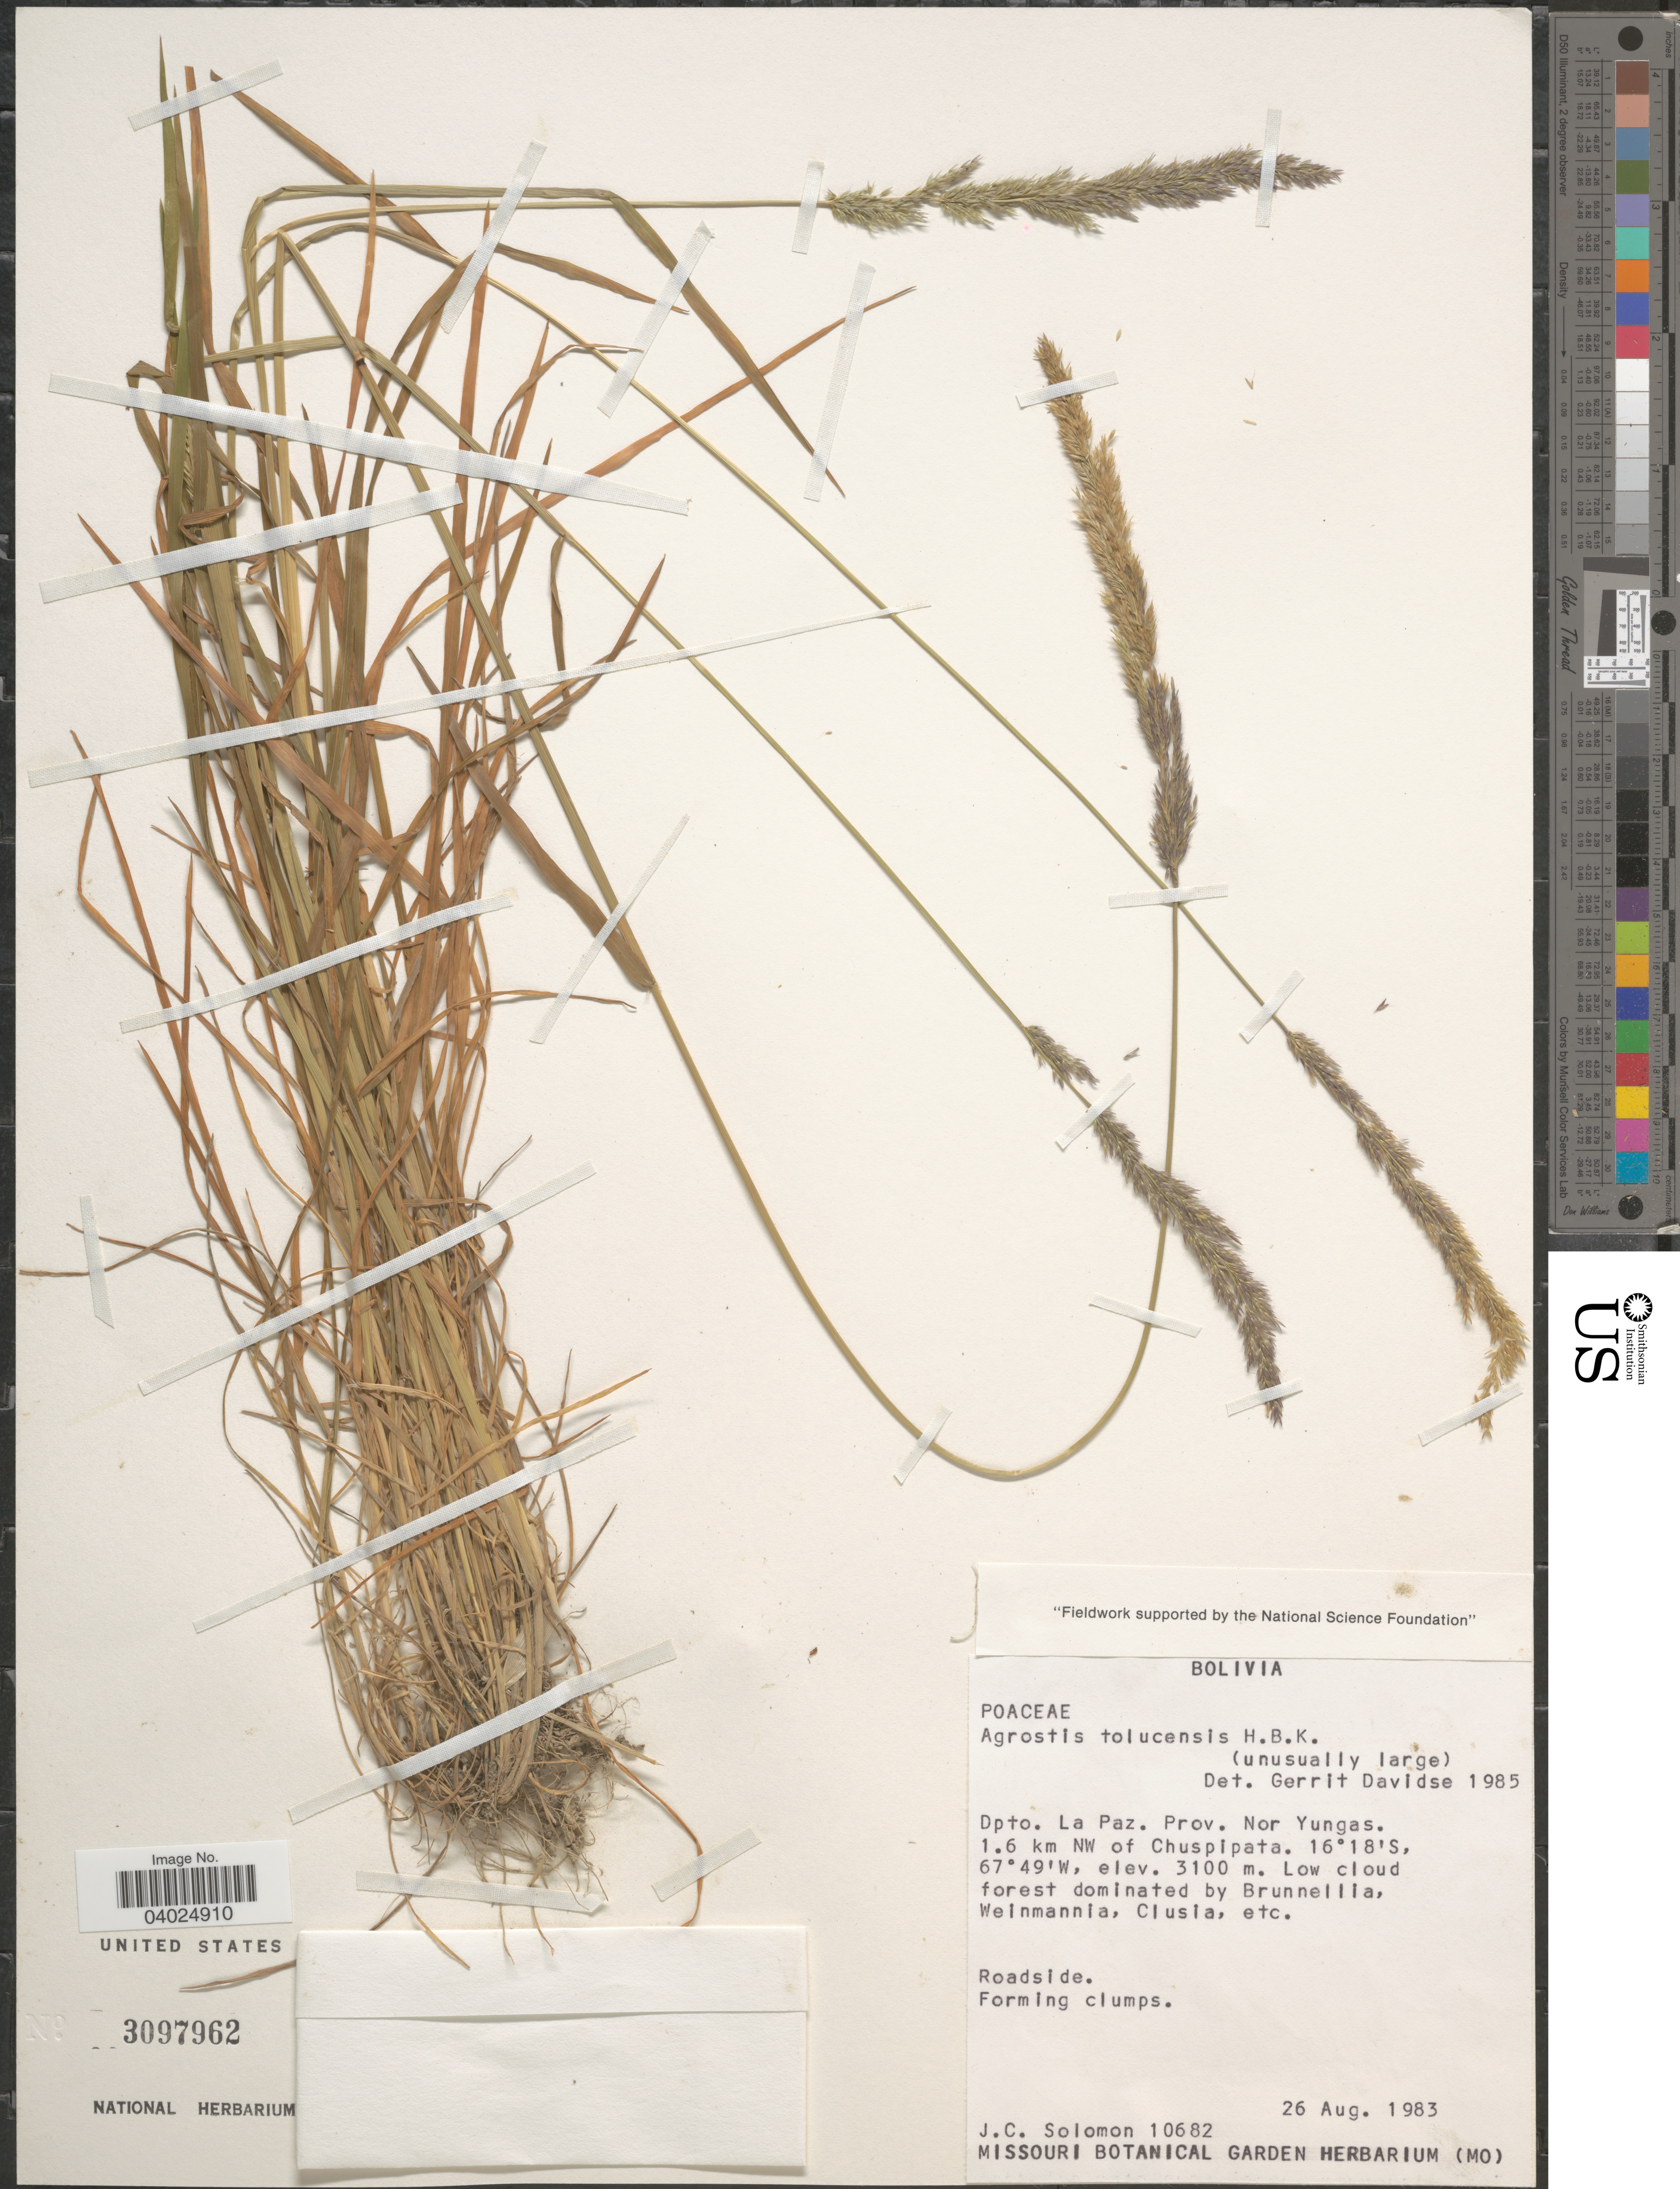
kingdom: Plantae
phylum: Tracheophyta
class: Liliopsida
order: Poales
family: Poaceae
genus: Agrostis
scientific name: Agrostis tolucensis Kunth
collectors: J. C. Solomon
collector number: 10682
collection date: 1983-08-26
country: Bolivia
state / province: La Paz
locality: Dpto. La Paz. Prov. Nor Yungas. 1.6 km NW of Chuspipata.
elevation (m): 3100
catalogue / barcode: US 3097962